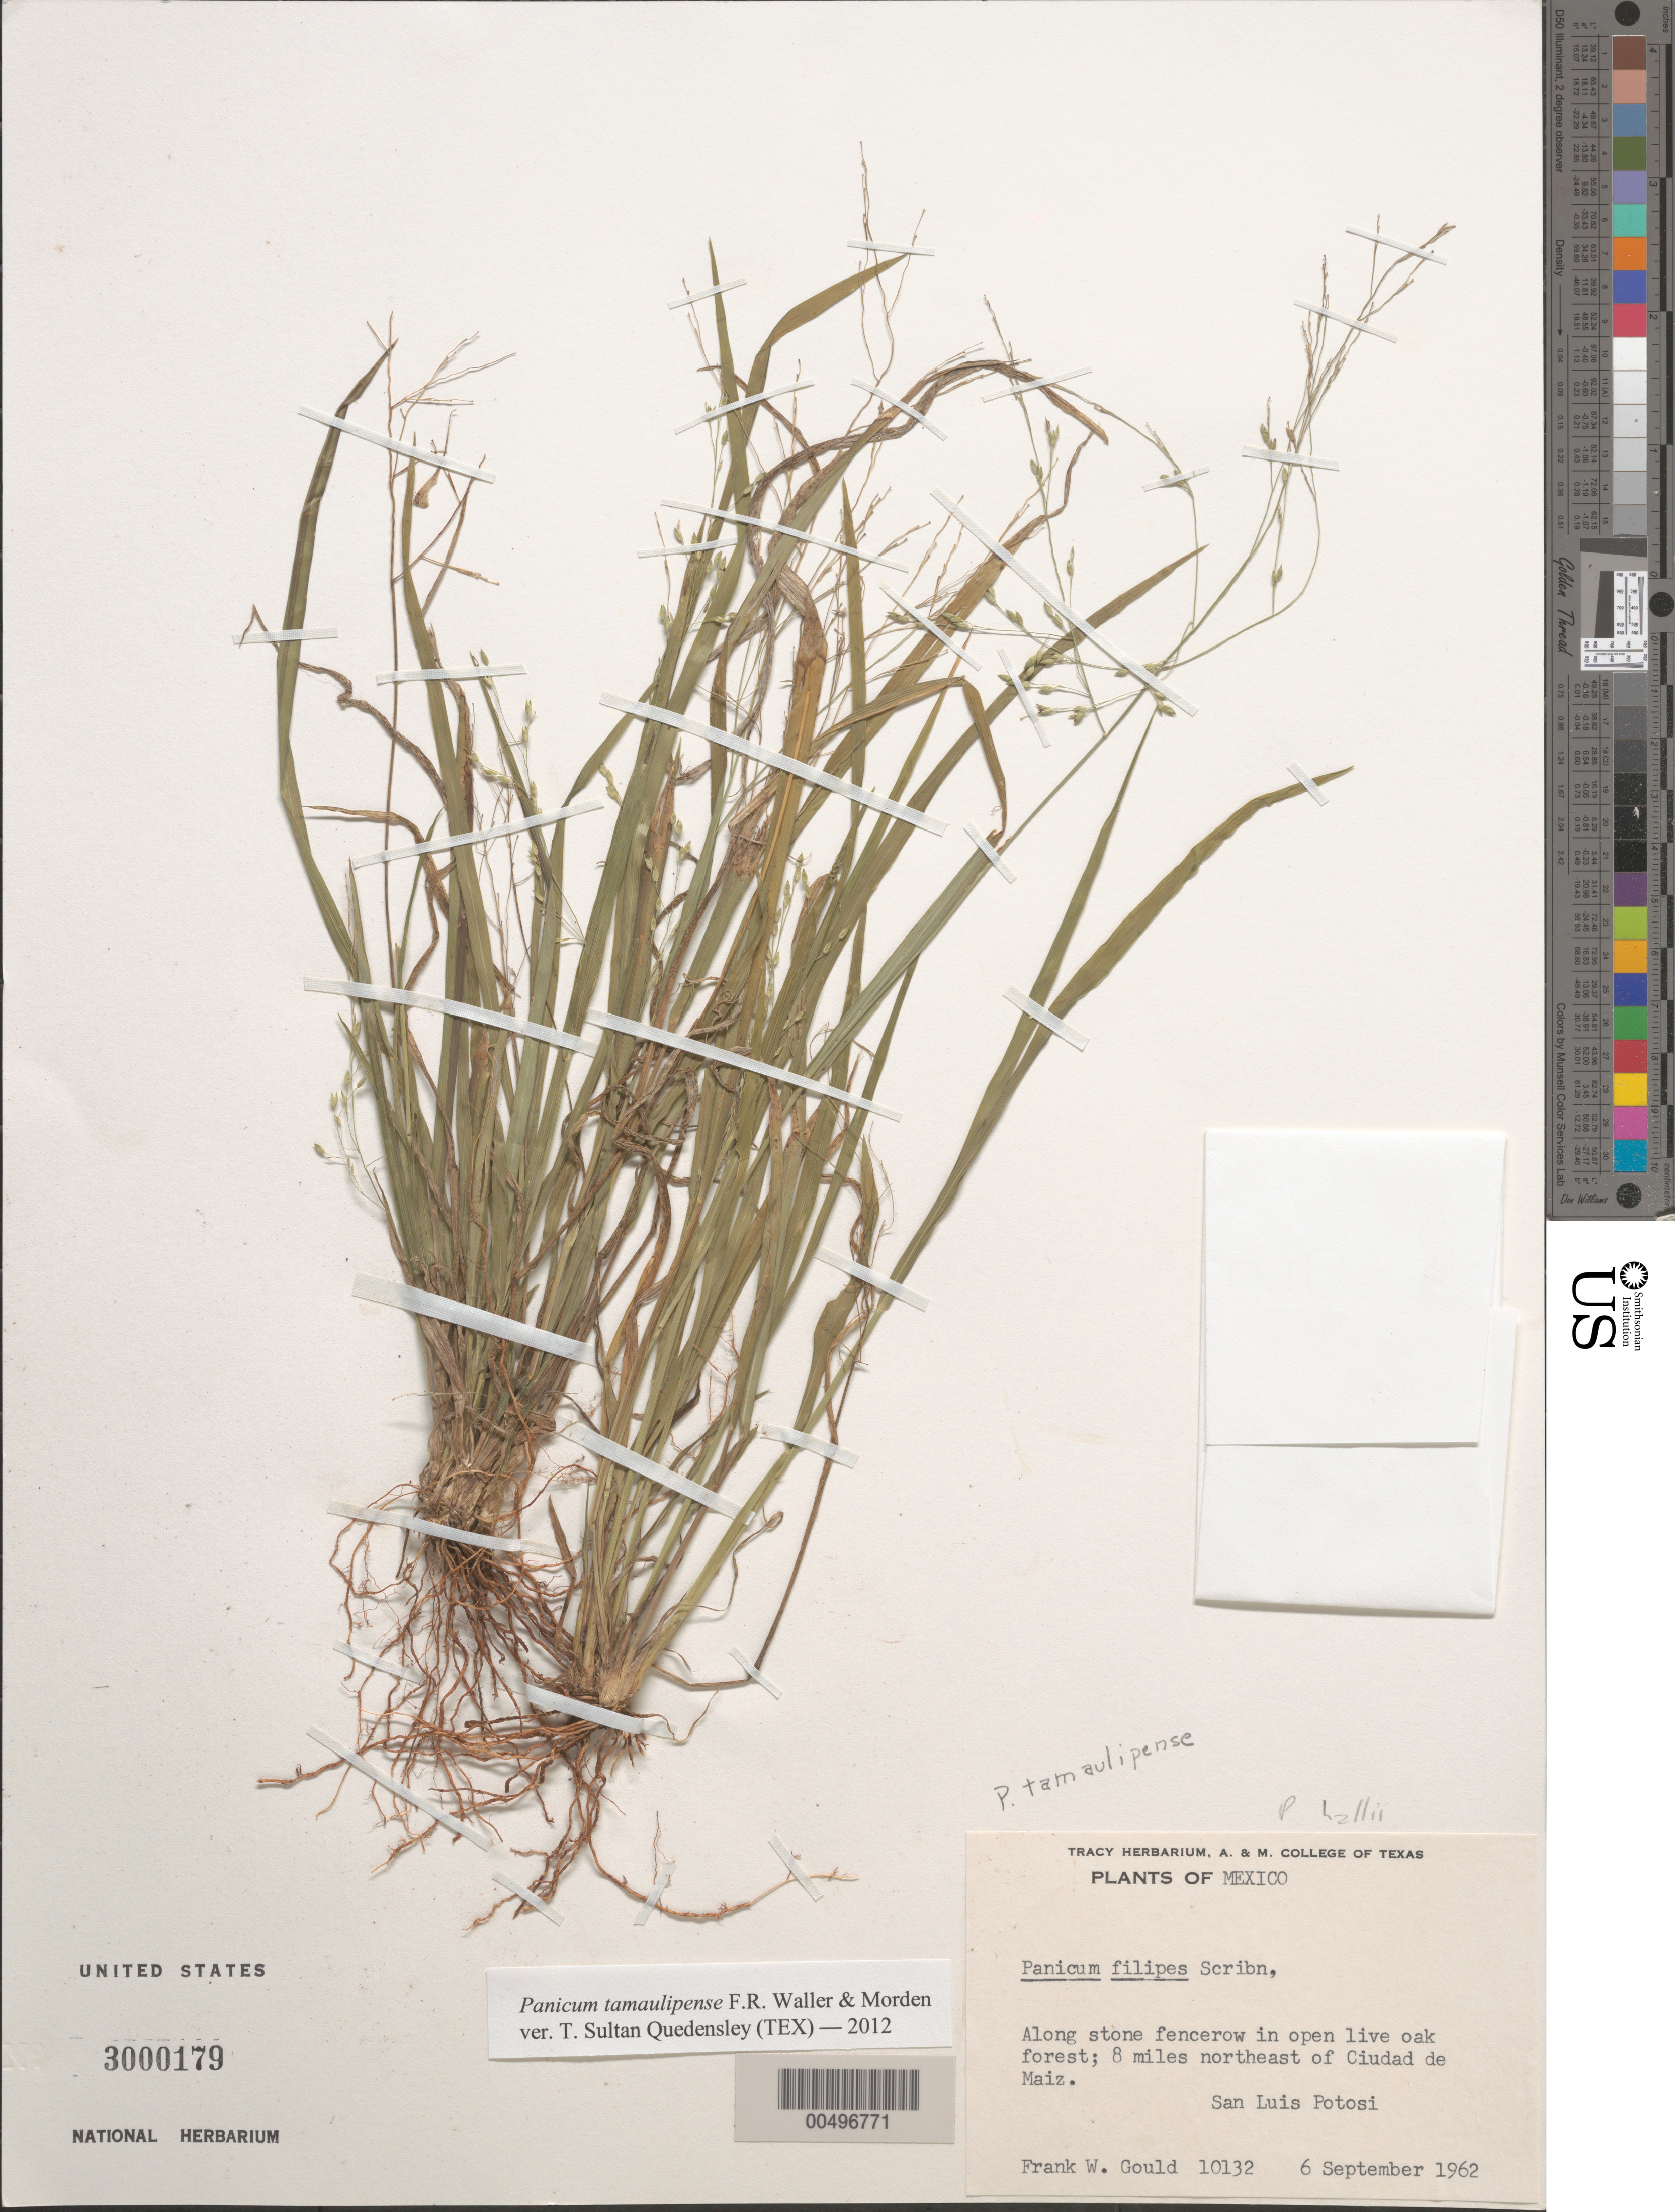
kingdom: Plantae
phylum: Tracheophyta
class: Liliopsida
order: Poales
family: Poaceae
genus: Panicum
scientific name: Panicum tamaulipense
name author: Waller & Morden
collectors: F. W. Gould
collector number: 10132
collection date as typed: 6 Sep 1962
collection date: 1962-09-06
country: Mexico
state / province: San Luis Potosi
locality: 8 mi NE of Ciudad de Maiz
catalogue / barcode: US 3000179